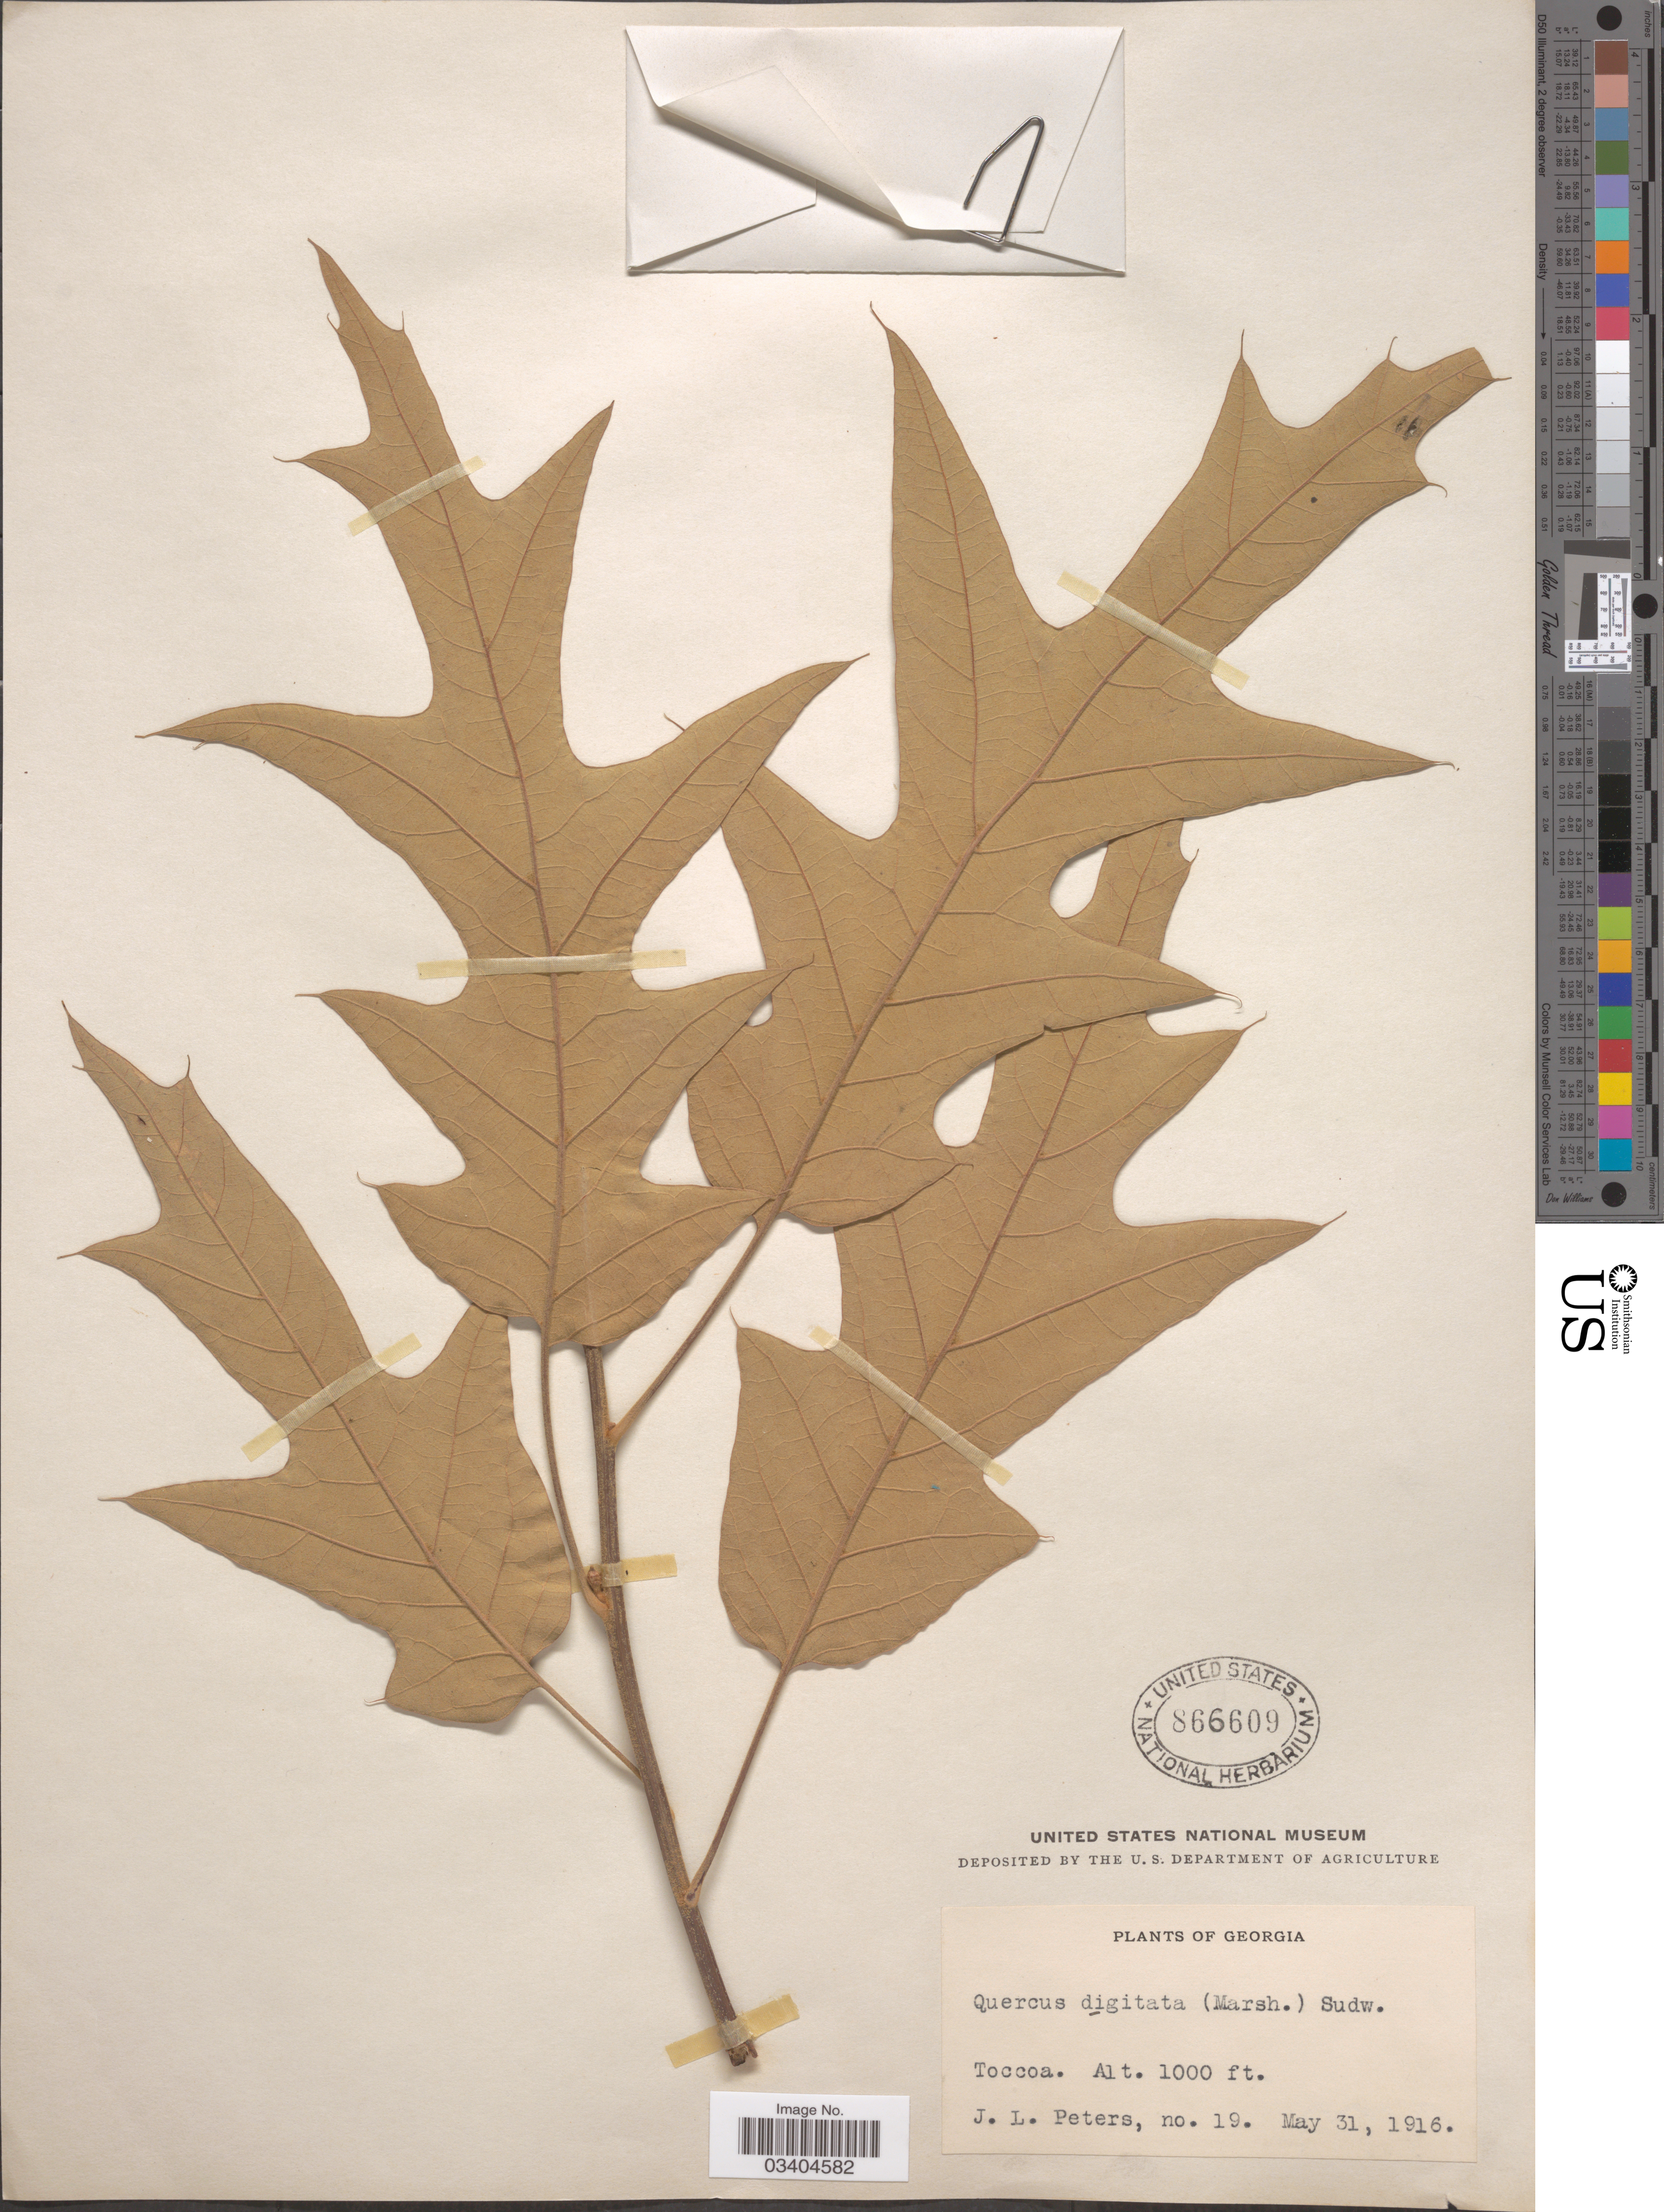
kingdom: Plantae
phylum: Tracheophyta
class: Magnoliopsida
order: Fagales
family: Fagaceae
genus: Quercus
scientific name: Quercus falcata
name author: Michx.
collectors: J. L. Peters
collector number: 19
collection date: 1916-05-31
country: United States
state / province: Georgia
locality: Toccoa.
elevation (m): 305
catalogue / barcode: US 866609